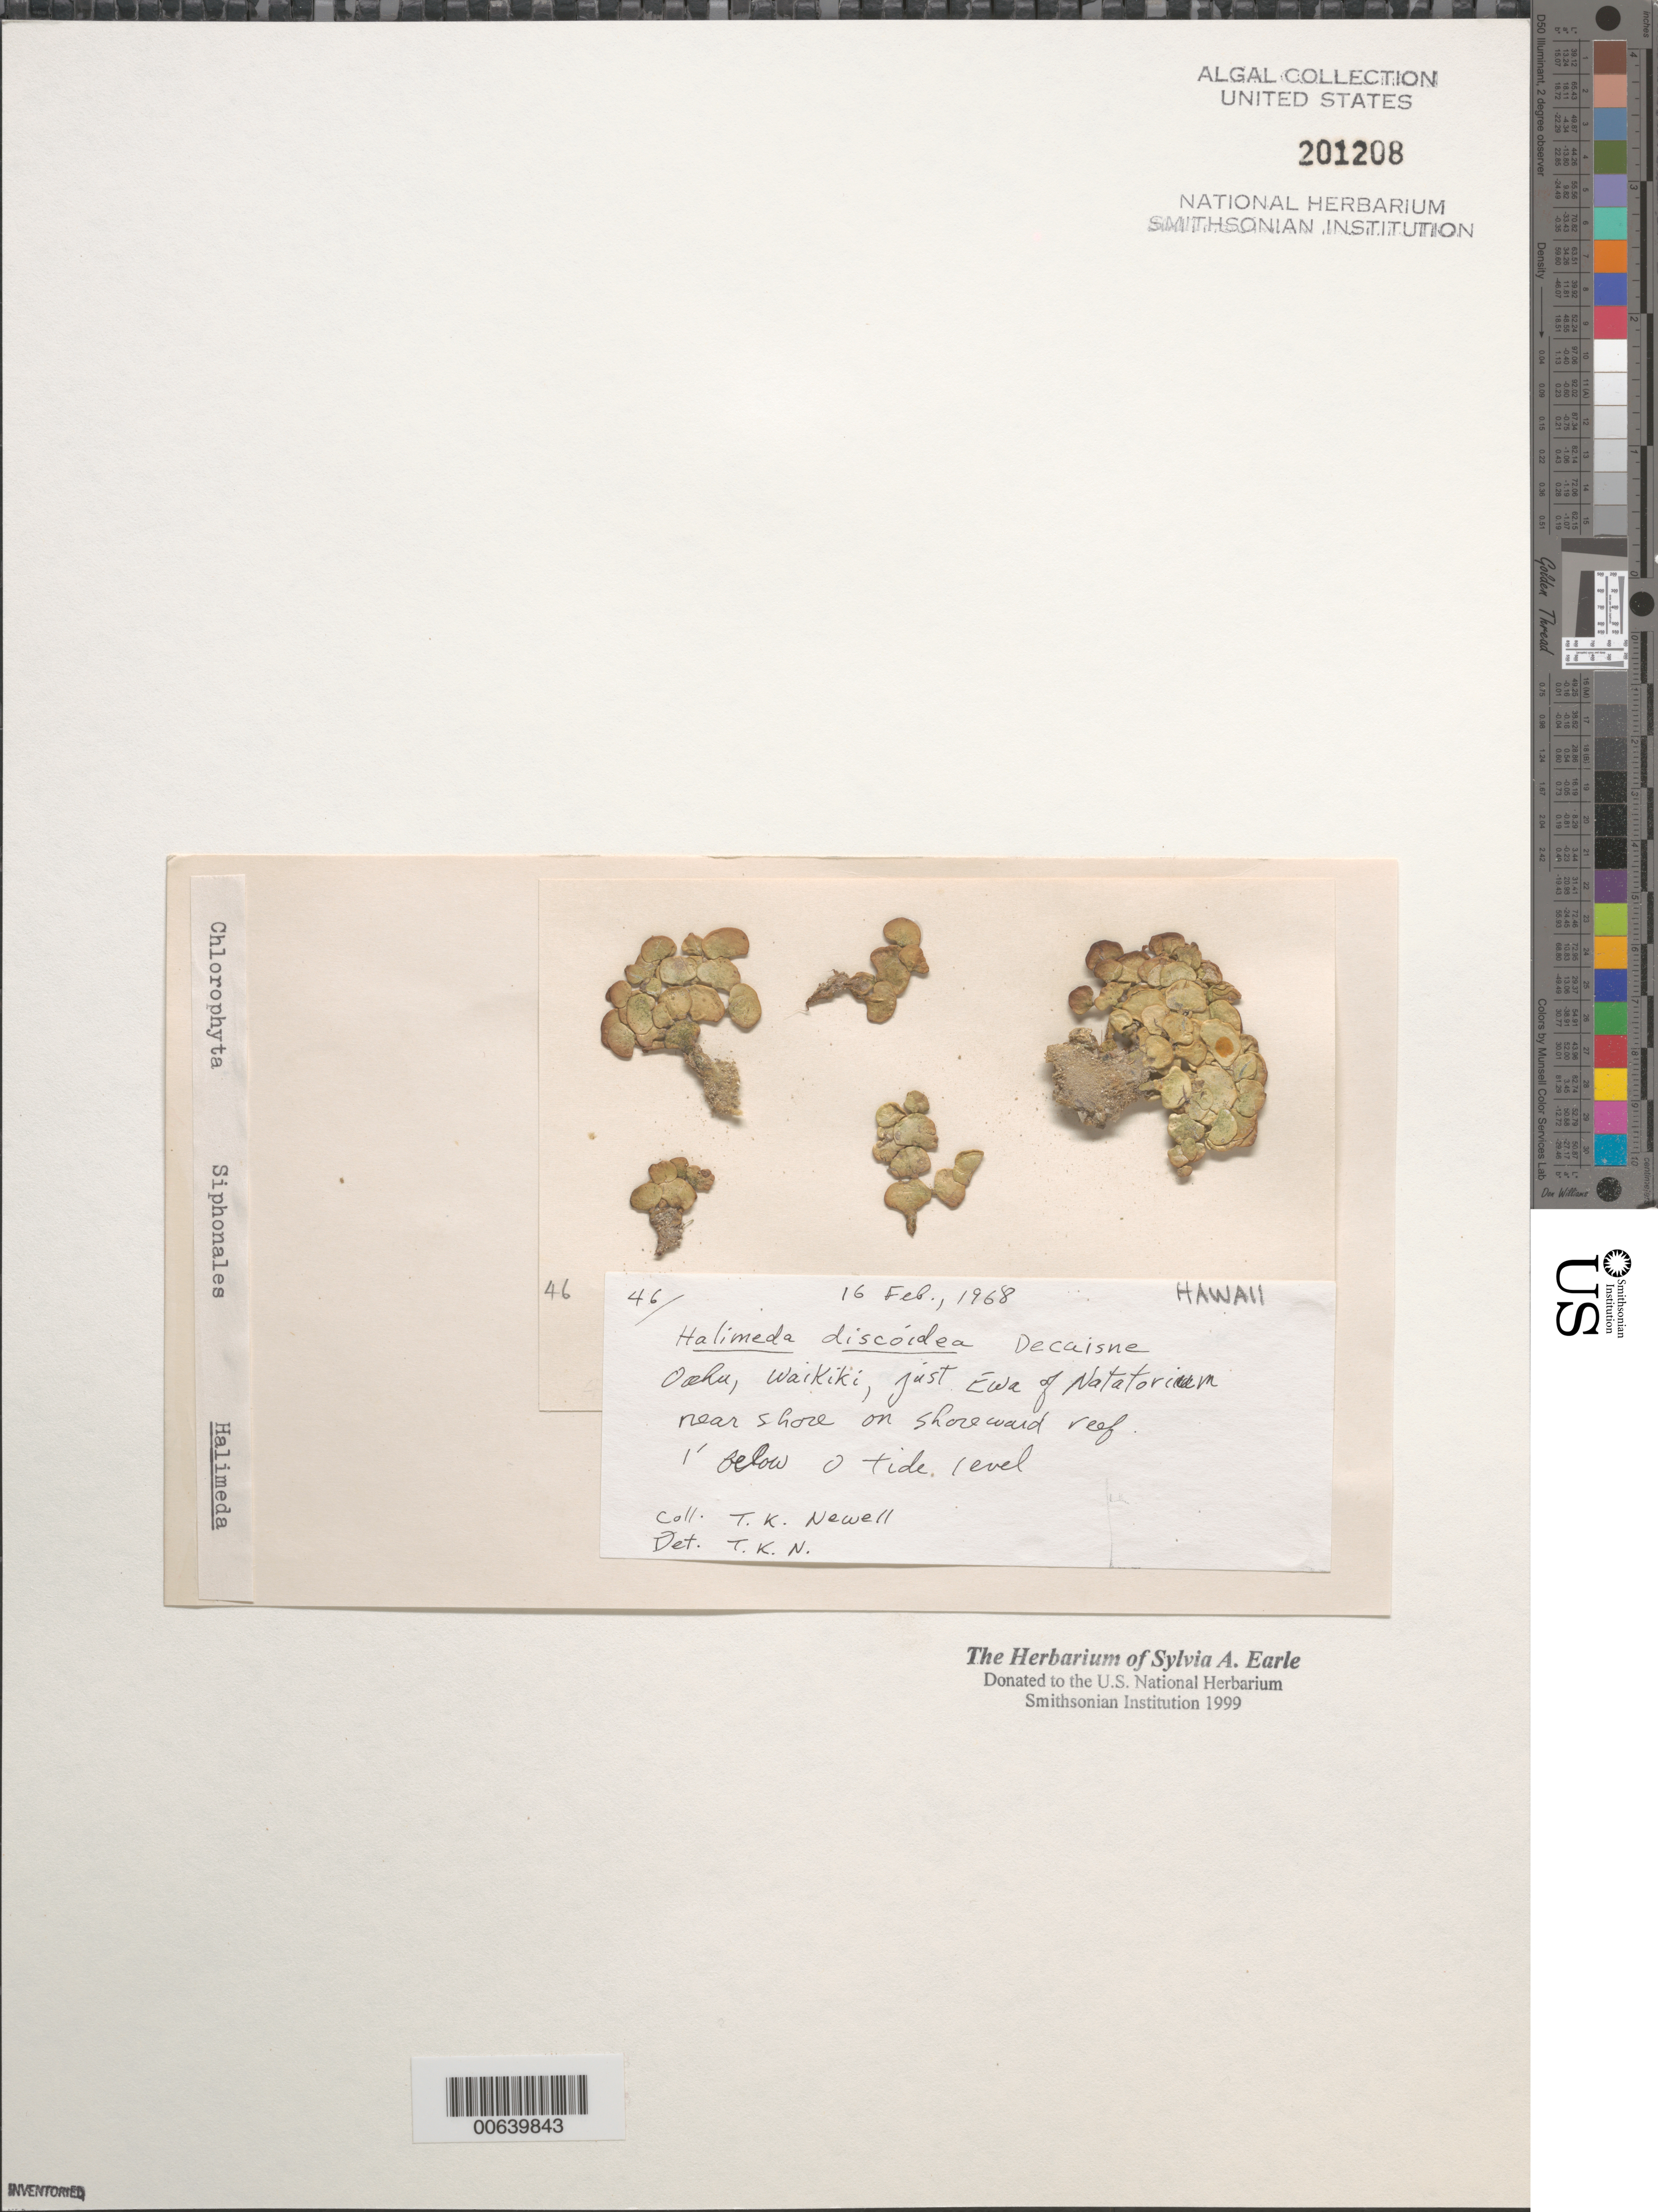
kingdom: Plantae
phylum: Chlorophyta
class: Ulvophyceae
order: Bryopsidales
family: Halimedaceae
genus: Halimeda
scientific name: Halimeda discoidea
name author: Decne.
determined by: Newell, Thomas K.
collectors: T. K. Newell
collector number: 46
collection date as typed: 16 Feb 1968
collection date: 1968-02-16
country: United States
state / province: Hawaii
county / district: Honolulu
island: Oahu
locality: Waikiki east or Ewa of Natatorium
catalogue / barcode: US 201208